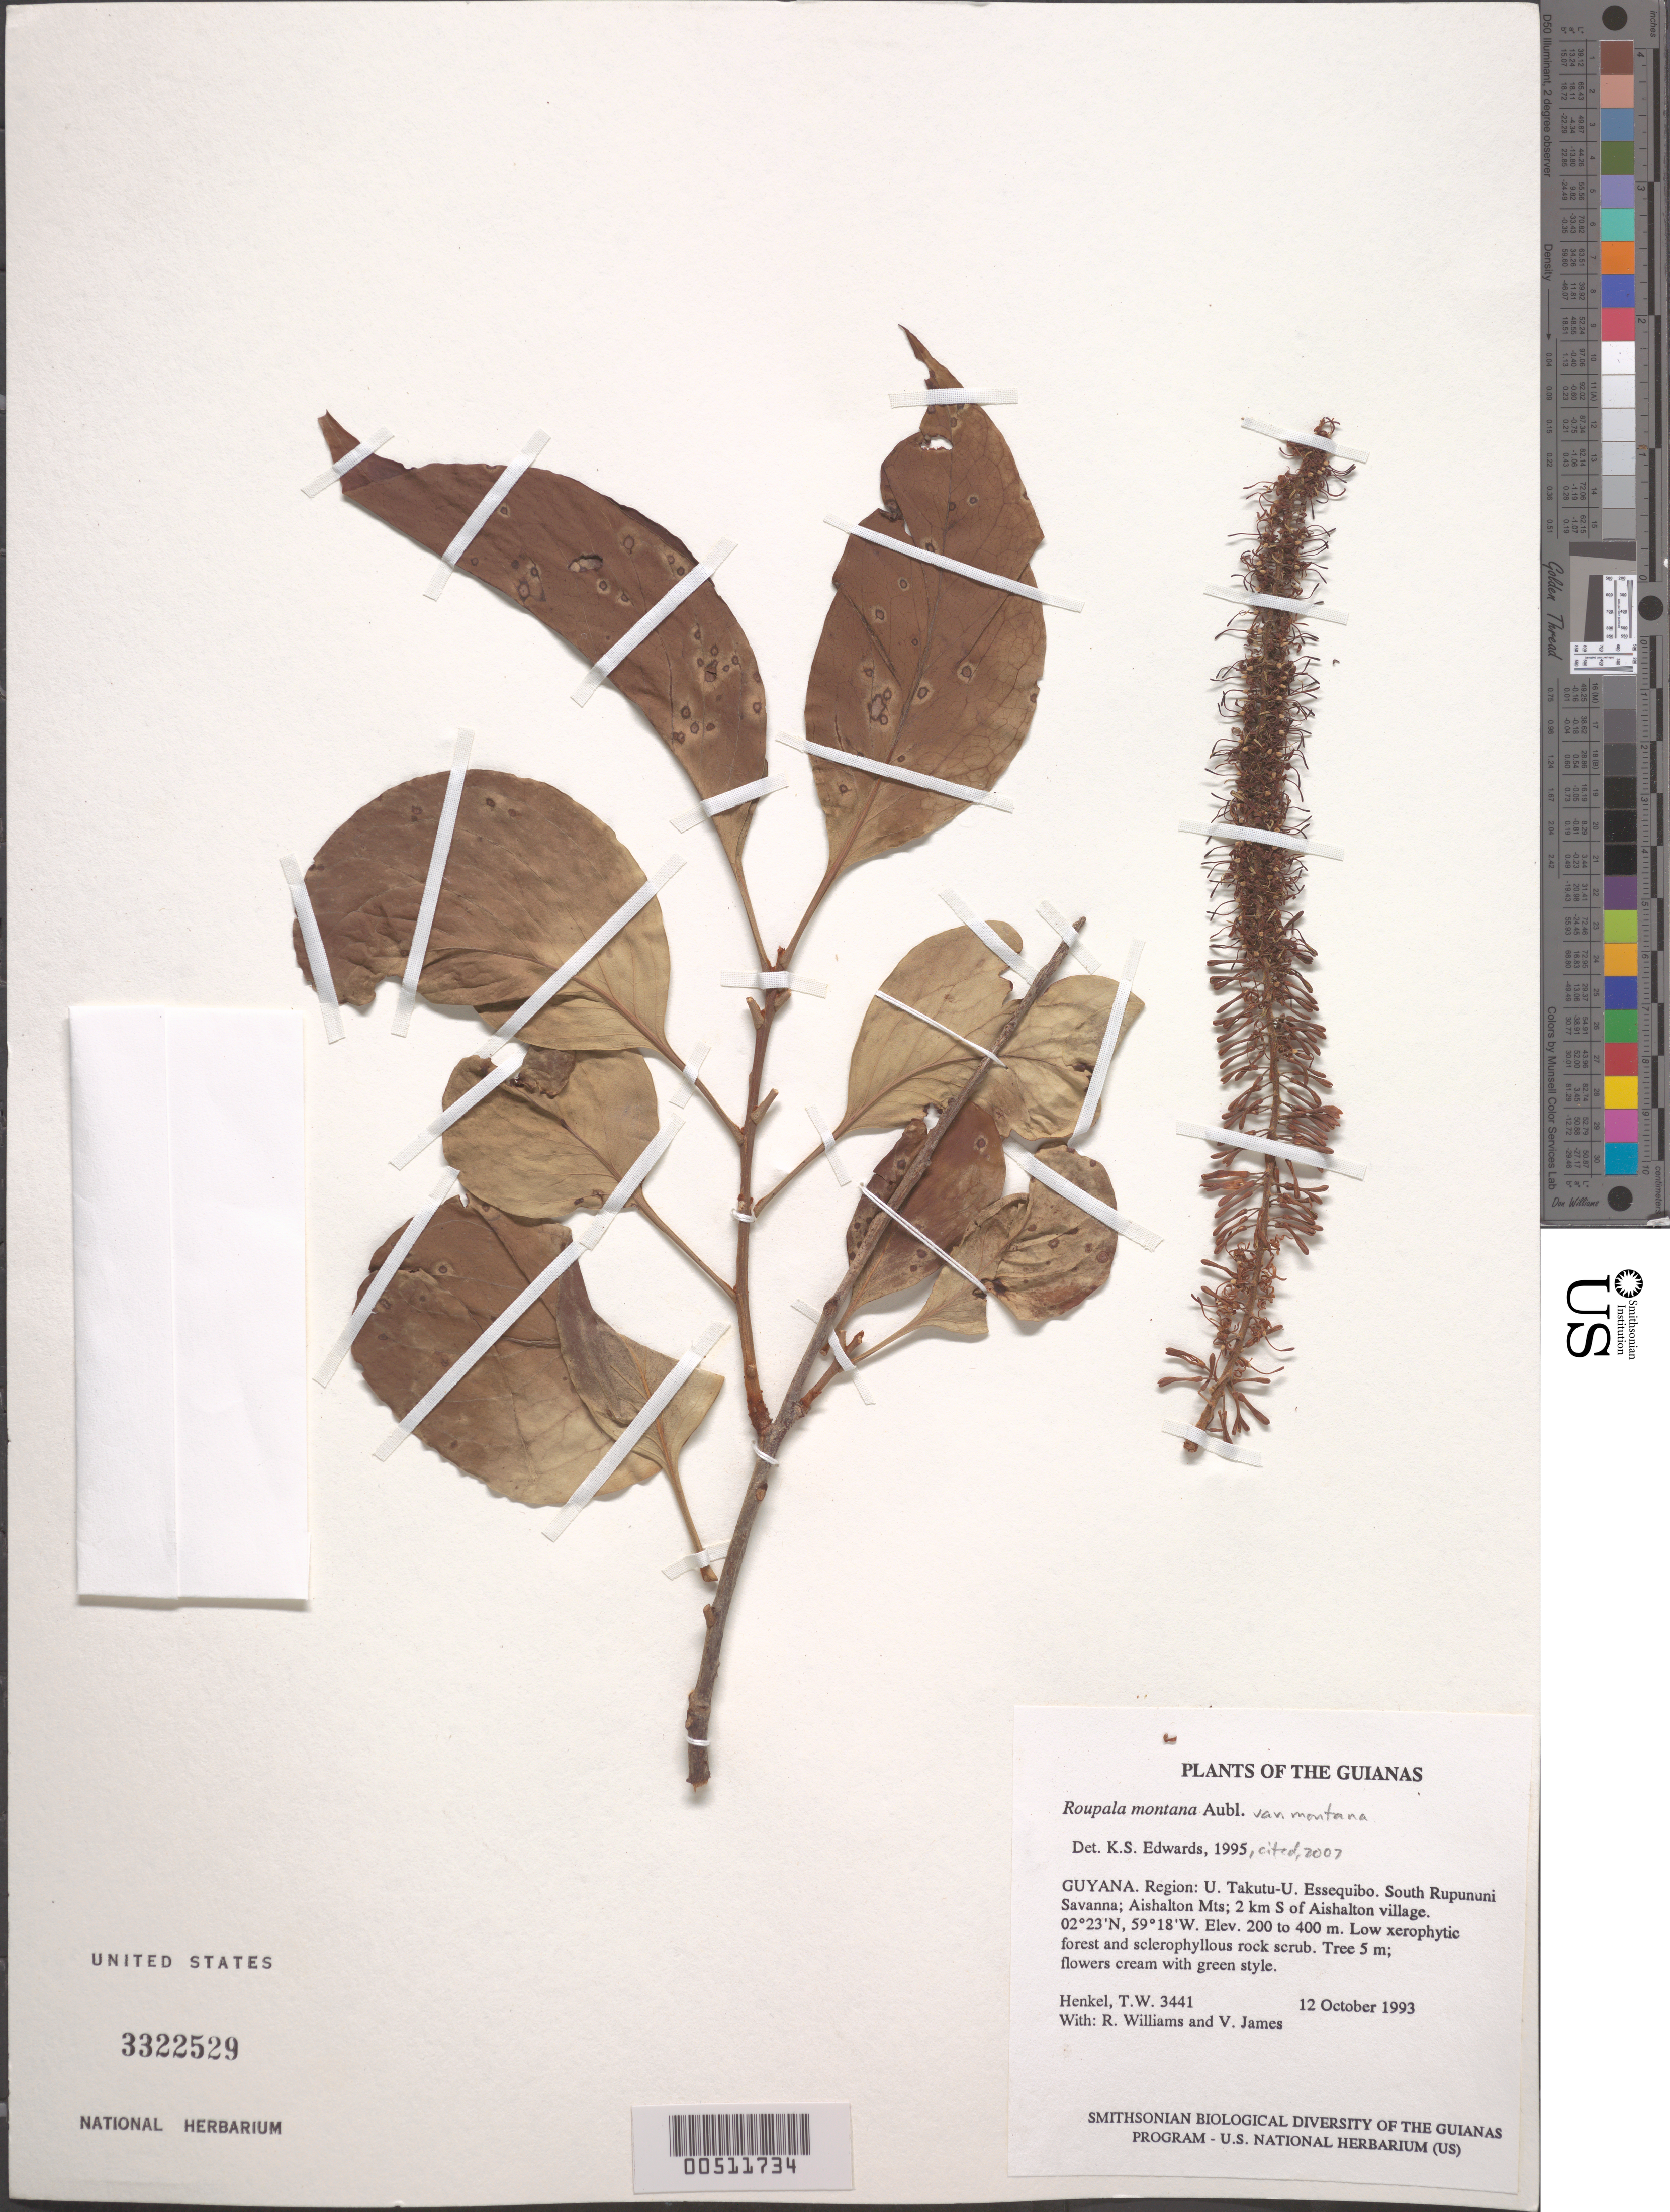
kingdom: Plantae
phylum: Tracheophyta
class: Magnoliopsida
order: Proteales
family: Proteaceae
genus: Roupala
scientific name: Roupala montana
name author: Aubl.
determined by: Edwards, K. S.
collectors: T. Henkel, R. Williams & V. James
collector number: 3441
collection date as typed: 12 October 1993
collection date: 1993-10-12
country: Guyana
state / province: U. Takutu-U. Essequibo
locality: South Rupununi Savanna; Aishalton Mts; 2 km S of Aishalton village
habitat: Low xerophytic forest and sclerophyllous rock scrub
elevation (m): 200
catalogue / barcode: US 3322529